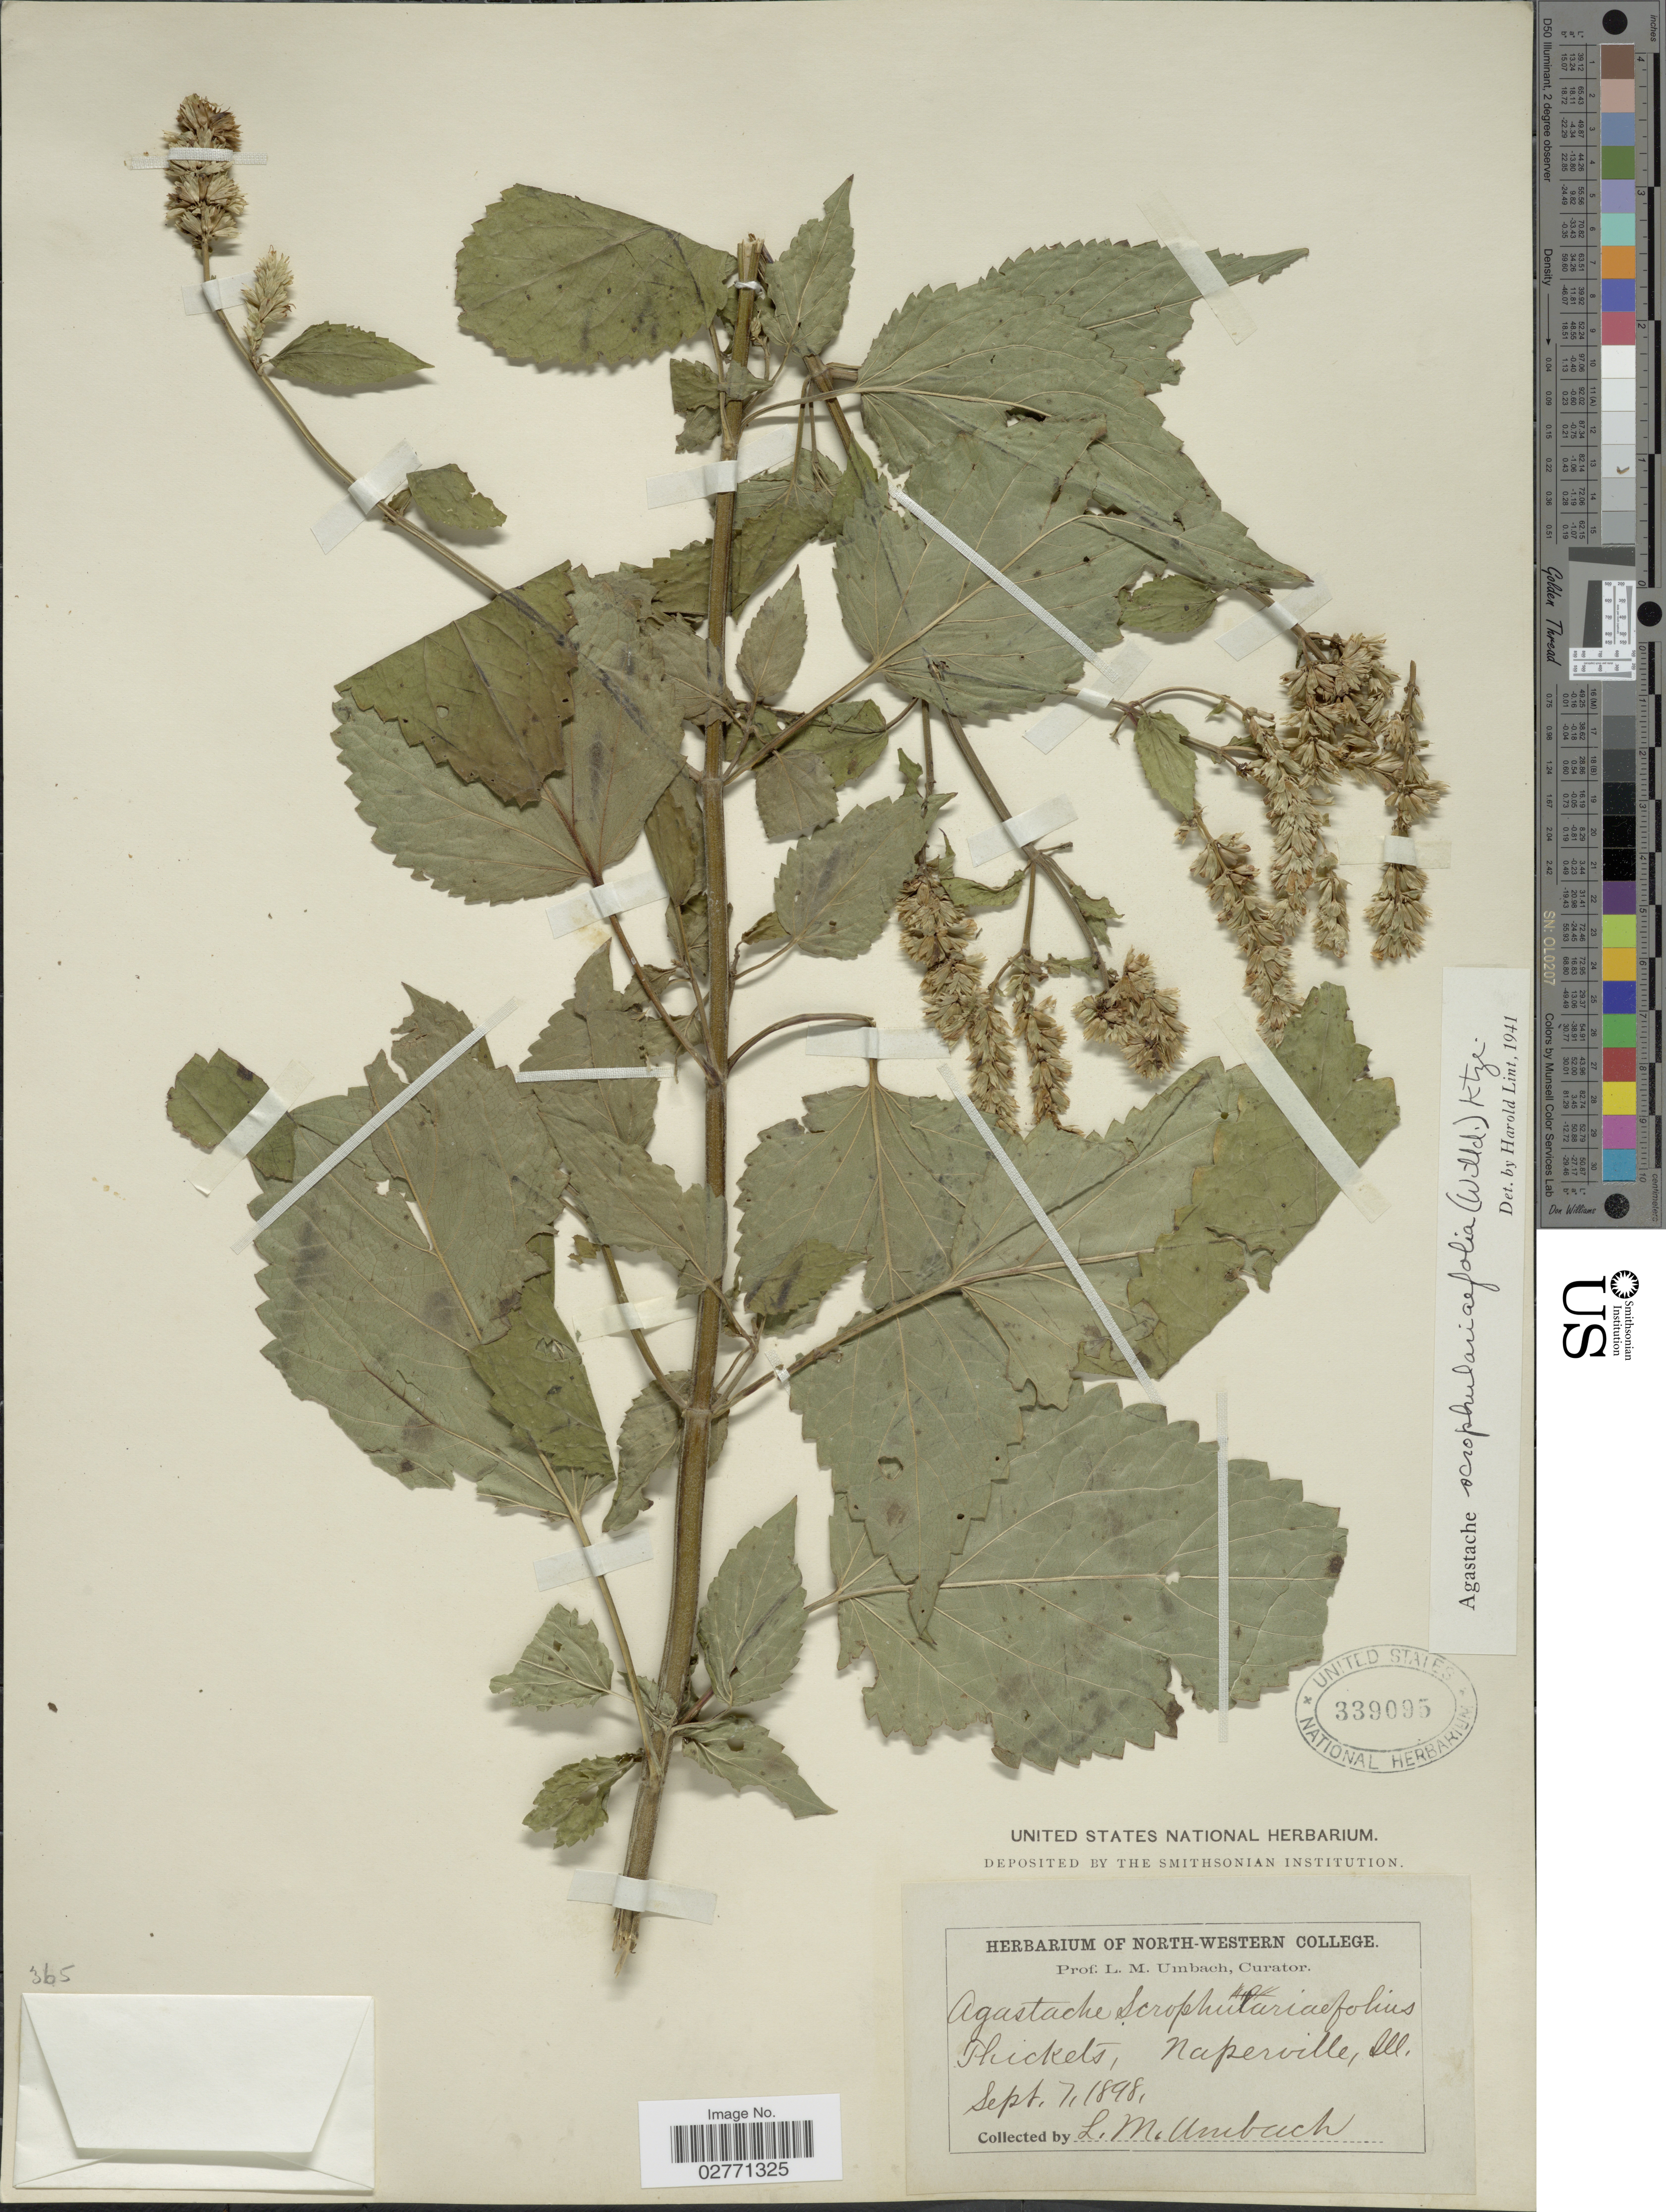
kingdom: Plantae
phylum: Tracheophyta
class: Magnoliopsida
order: Lamiales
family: Lamiaceae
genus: Agastache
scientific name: Agastache scrophulariifolia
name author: (Willd.) Kuntze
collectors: L. M. Umbach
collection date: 1898-09-07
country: United States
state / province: Illinois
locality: Naperville.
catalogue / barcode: US 339095